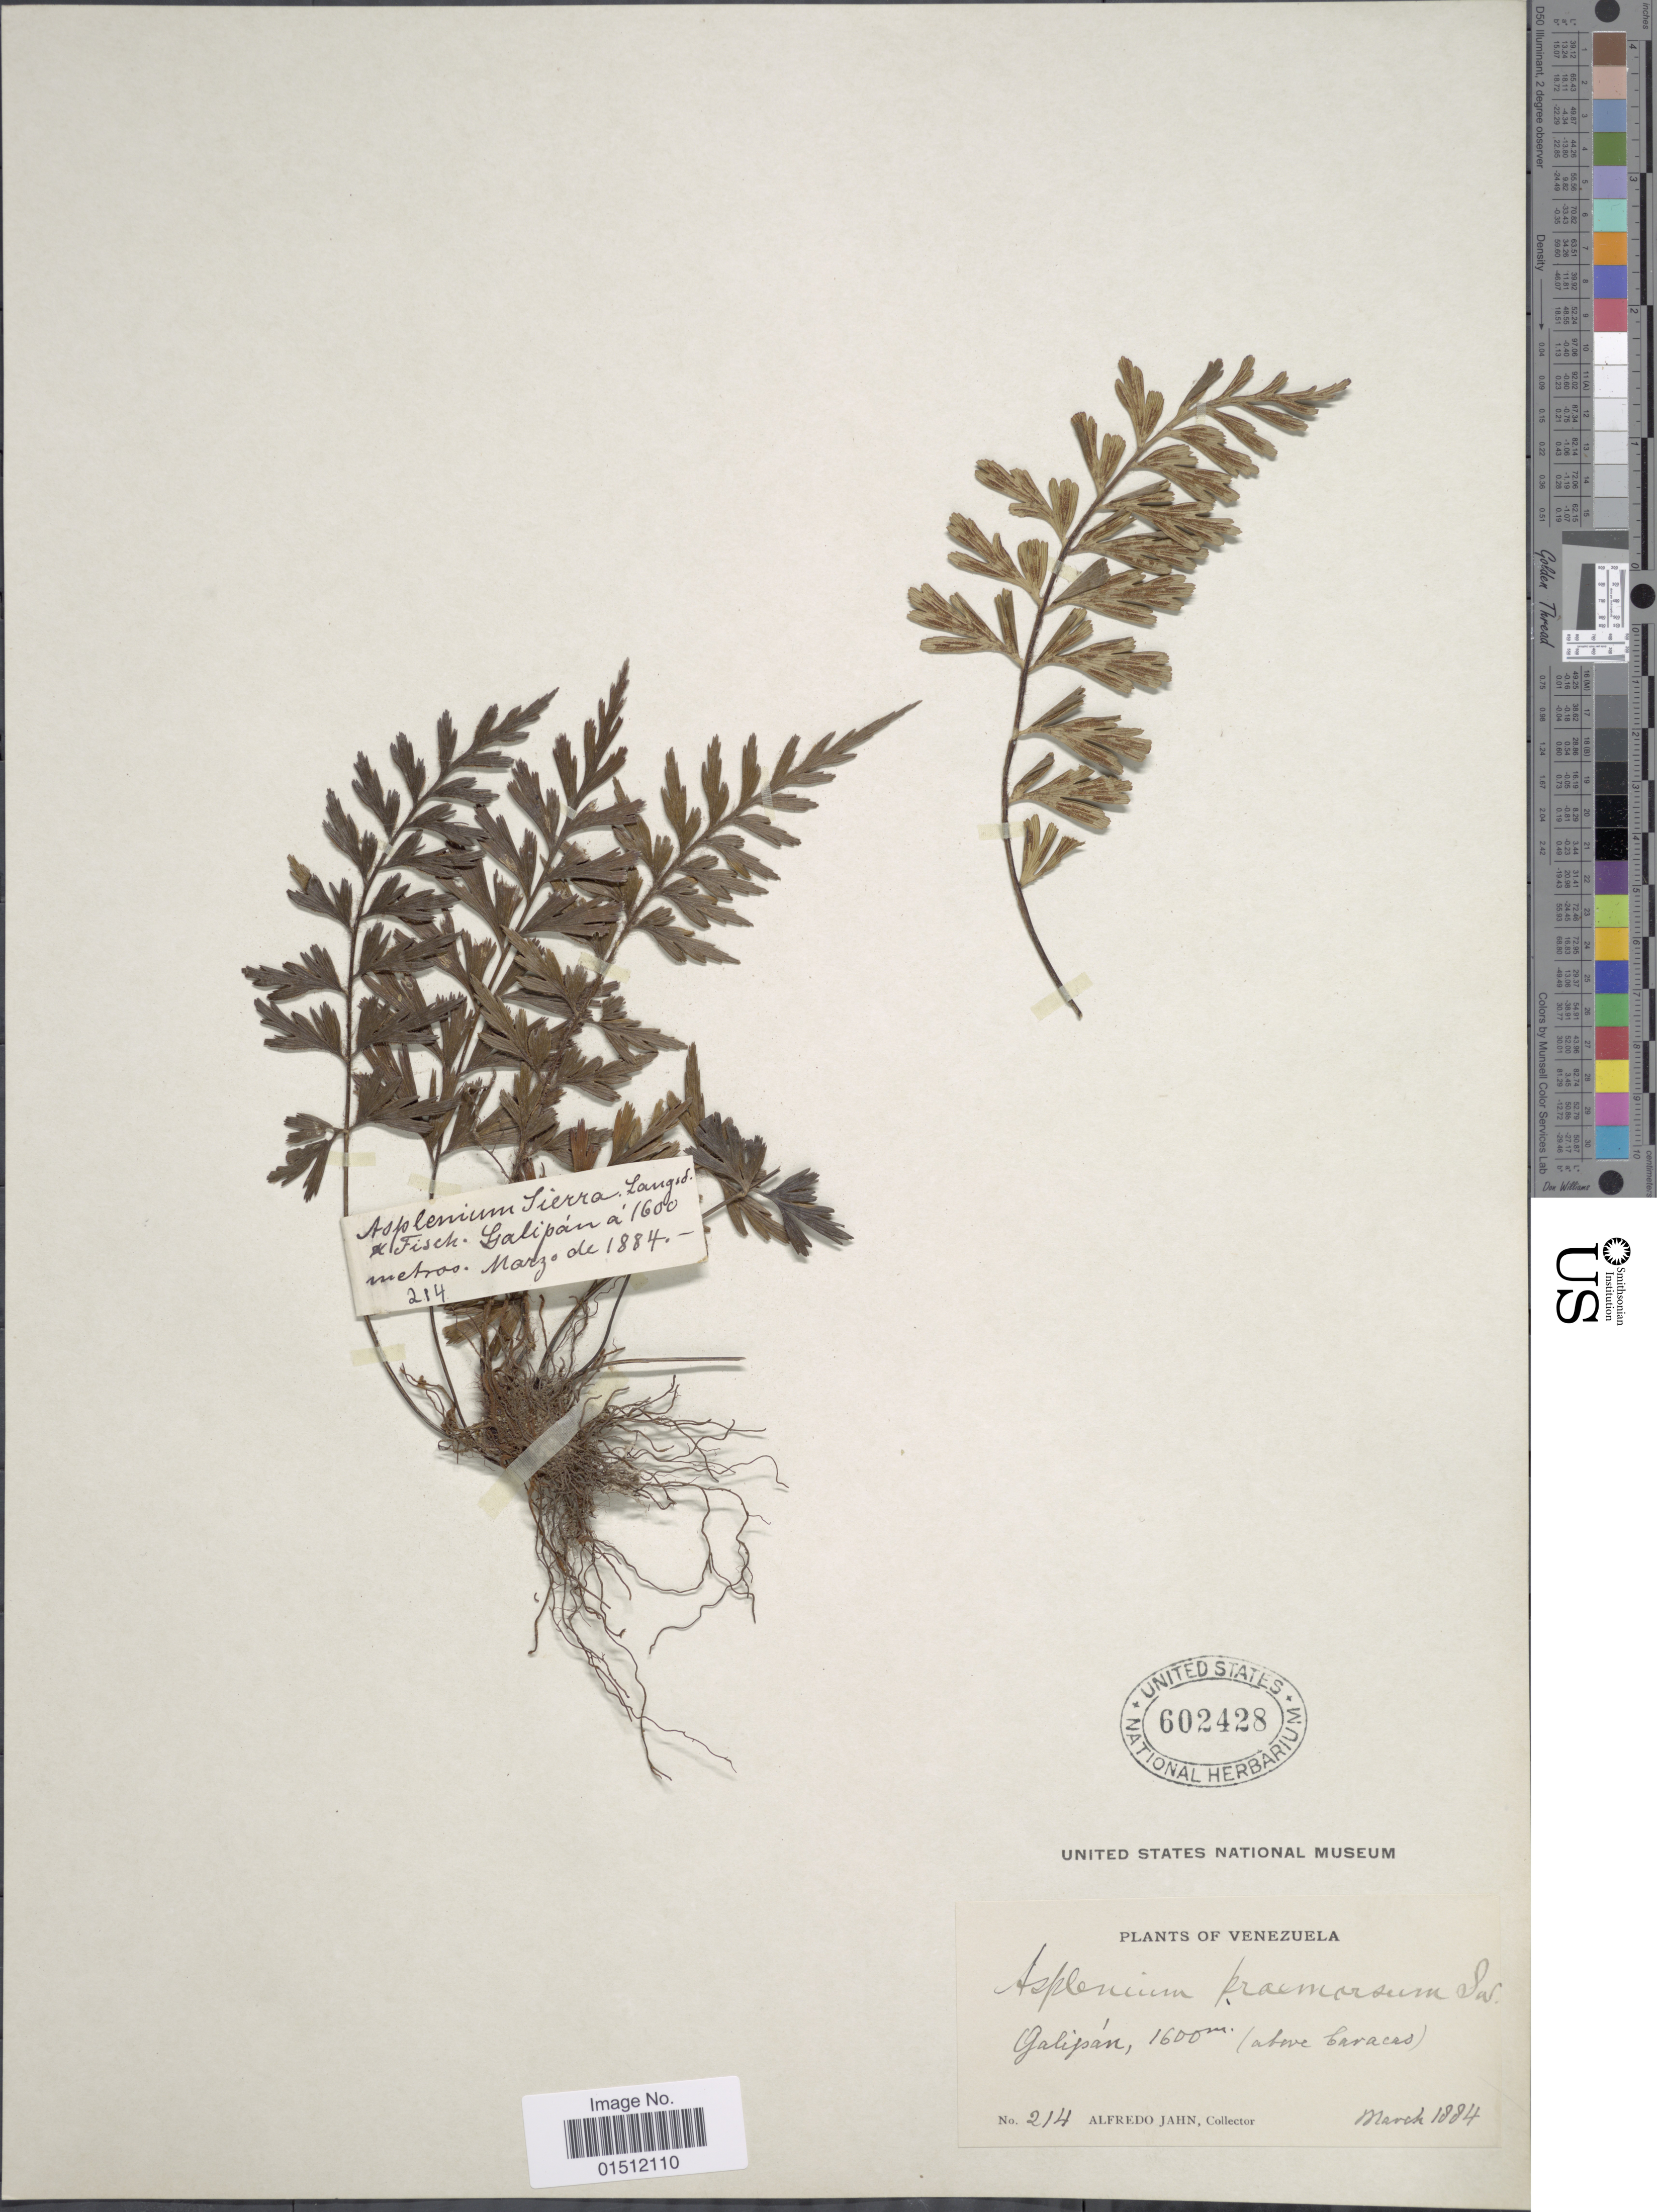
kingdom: Plantae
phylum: Tracheophyta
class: Polypodiopsida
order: Polypodiales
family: Aspleniaceae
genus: Asplenium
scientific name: Asplenium praemorsum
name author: Sw.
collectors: A. Jahn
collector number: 214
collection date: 1884-03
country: Venezuela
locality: Galipan (above Caracas)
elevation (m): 1600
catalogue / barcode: US 602428